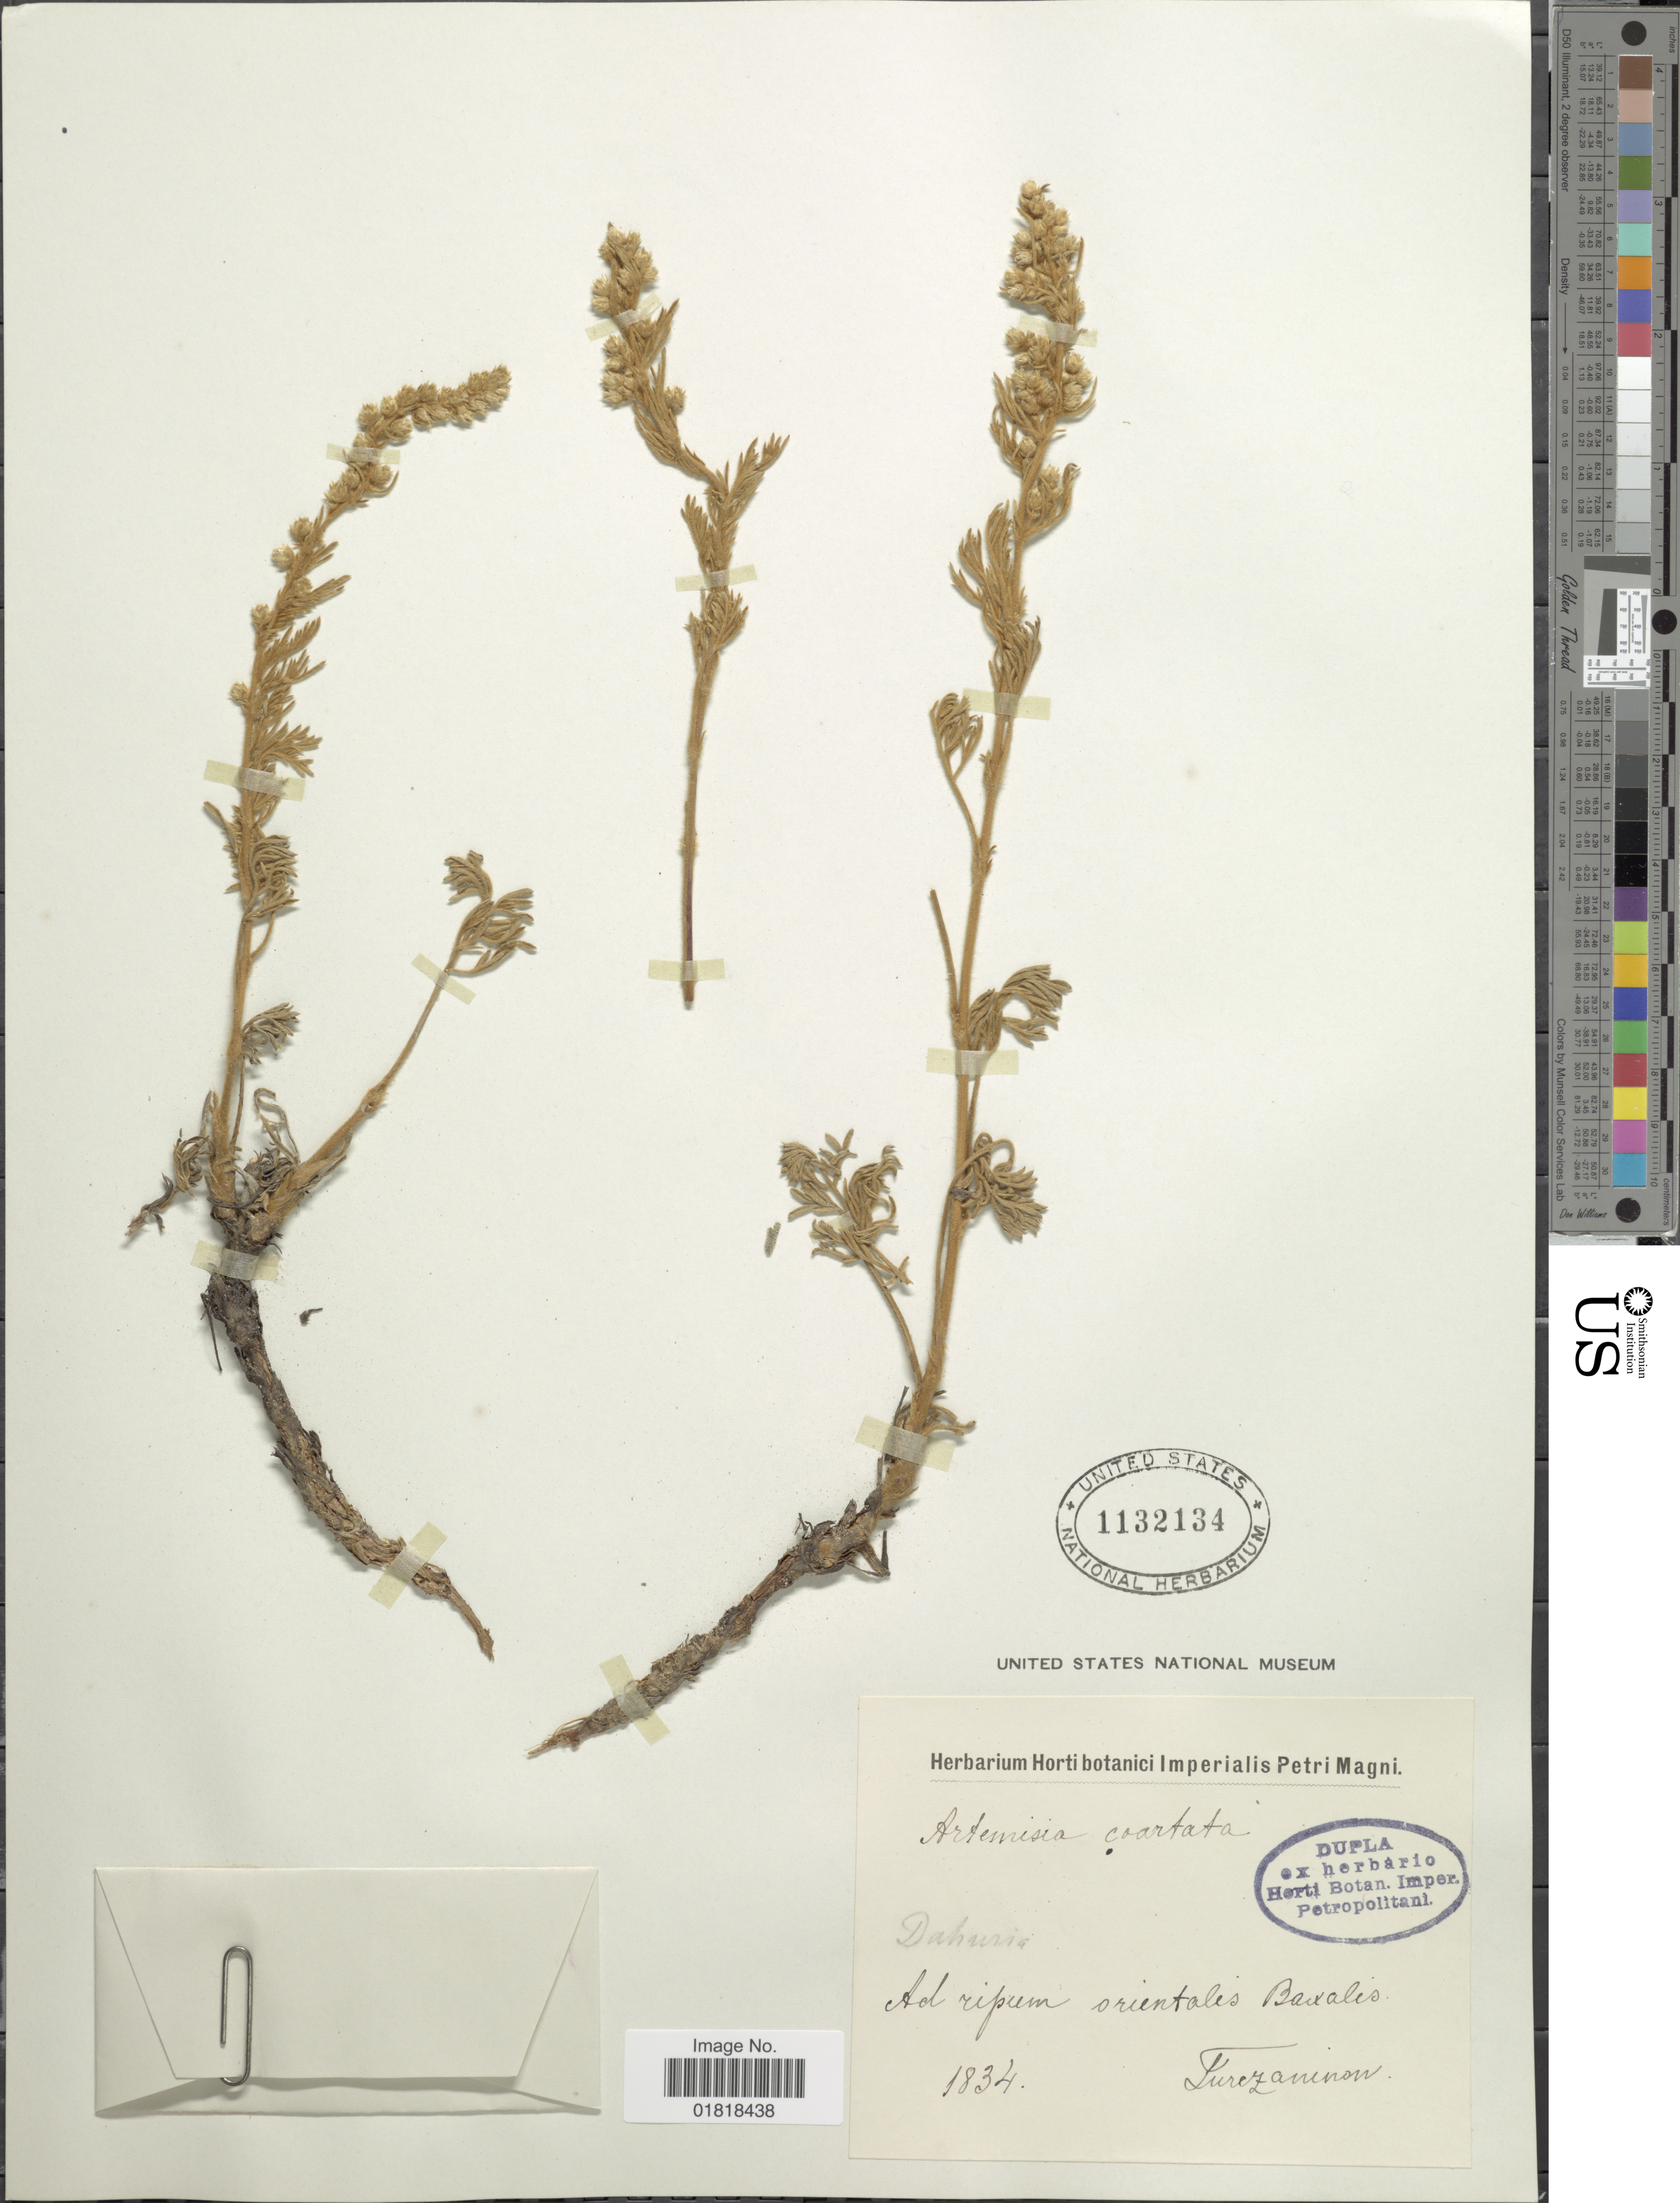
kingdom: Plantae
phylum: Tracheophyta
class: Magnoliopsida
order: Asterales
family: Asteraceae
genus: Artemisia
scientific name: Artemisia coartata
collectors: Turczaninov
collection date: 1834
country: Russian Federation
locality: Dahuria, ad ripum orientalis Baxalis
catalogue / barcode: US 1132134